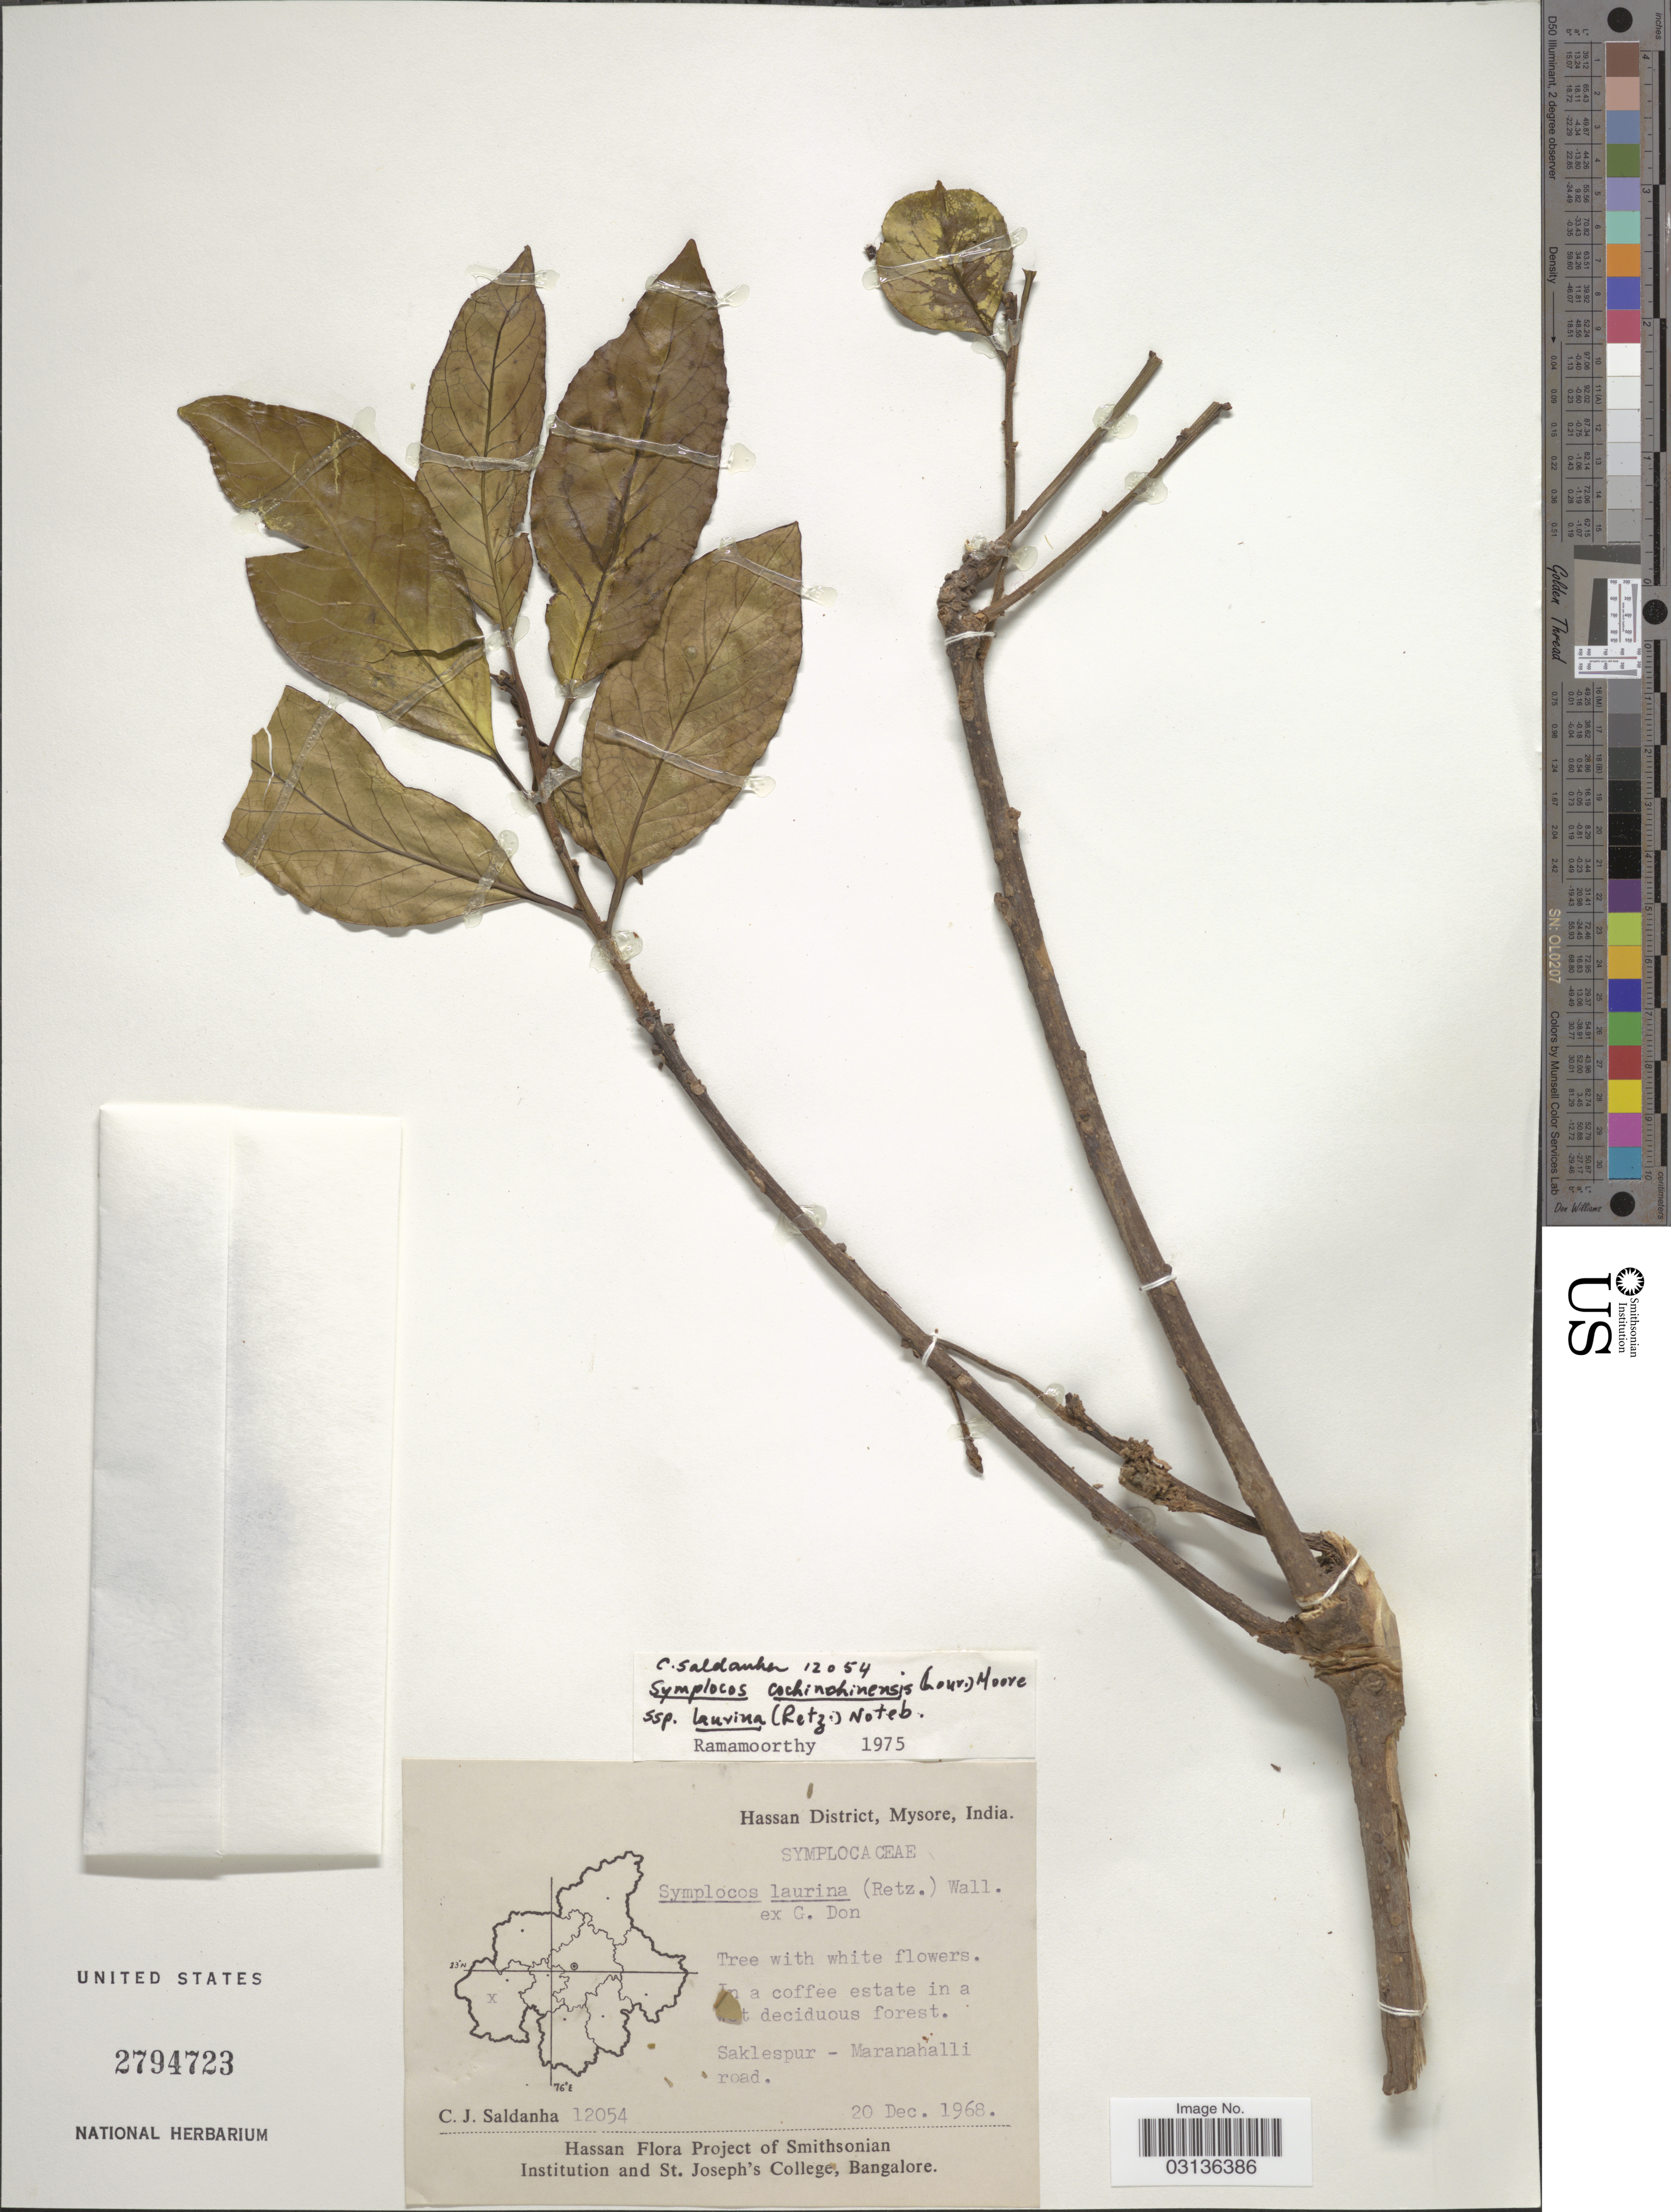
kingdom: Plantae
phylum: Tracheophyta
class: Magnoliopsida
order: Ericales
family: Symplocaceae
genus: Symplocos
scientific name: Symplocos cochinchinensis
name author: (Lour.) S. Moore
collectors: C. J. Saldanha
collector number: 12054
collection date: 1968-12-20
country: India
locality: Hassan District, Mysore. Saklespur - Maranahalli road.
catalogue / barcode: US 2794723